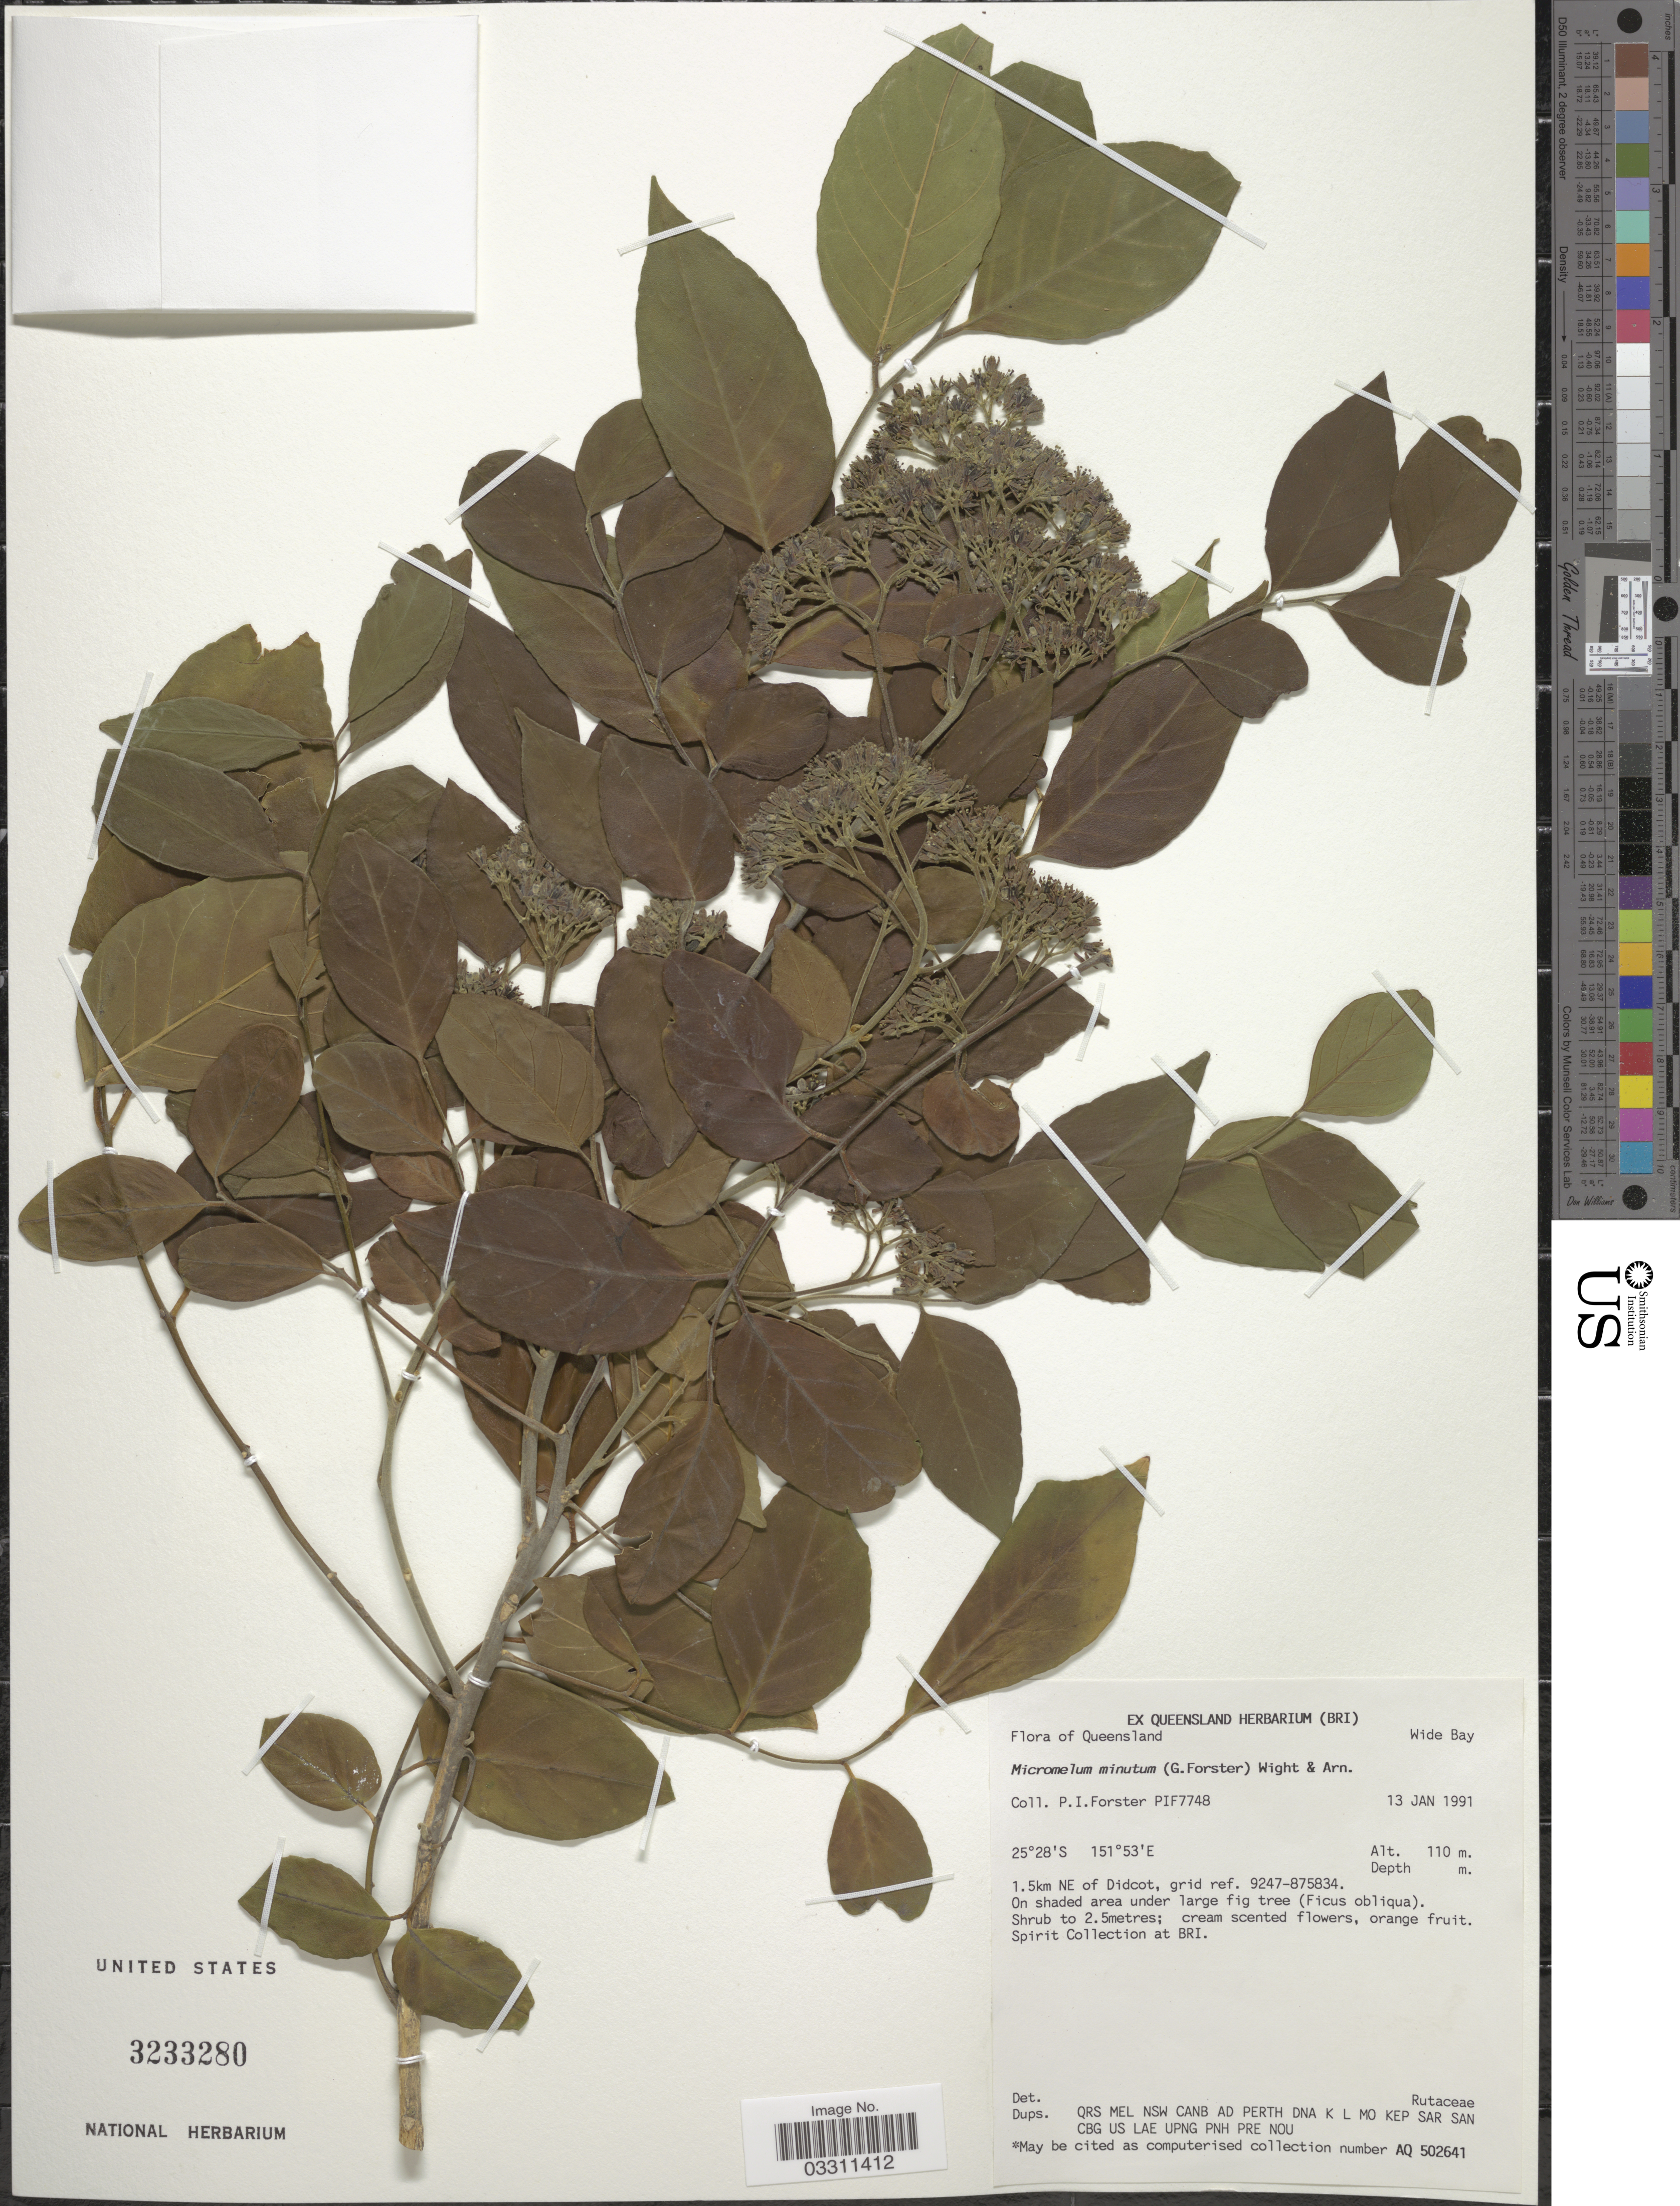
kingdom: Plantae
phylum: Tracheophyta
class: Magnoliopsida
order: Sapindales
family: Rutaceae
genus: Micromelum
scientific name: Micromelum minutum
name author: (G. Forst.) Wight & Arn.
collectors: P. Forster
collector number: PIF7748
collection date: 1991-01-13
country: Australia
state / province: Queensland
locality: Wide Bay. 1.5km NE of Didcot, grid ref. 9247-875834.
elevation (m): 110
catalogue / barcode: US 3233280